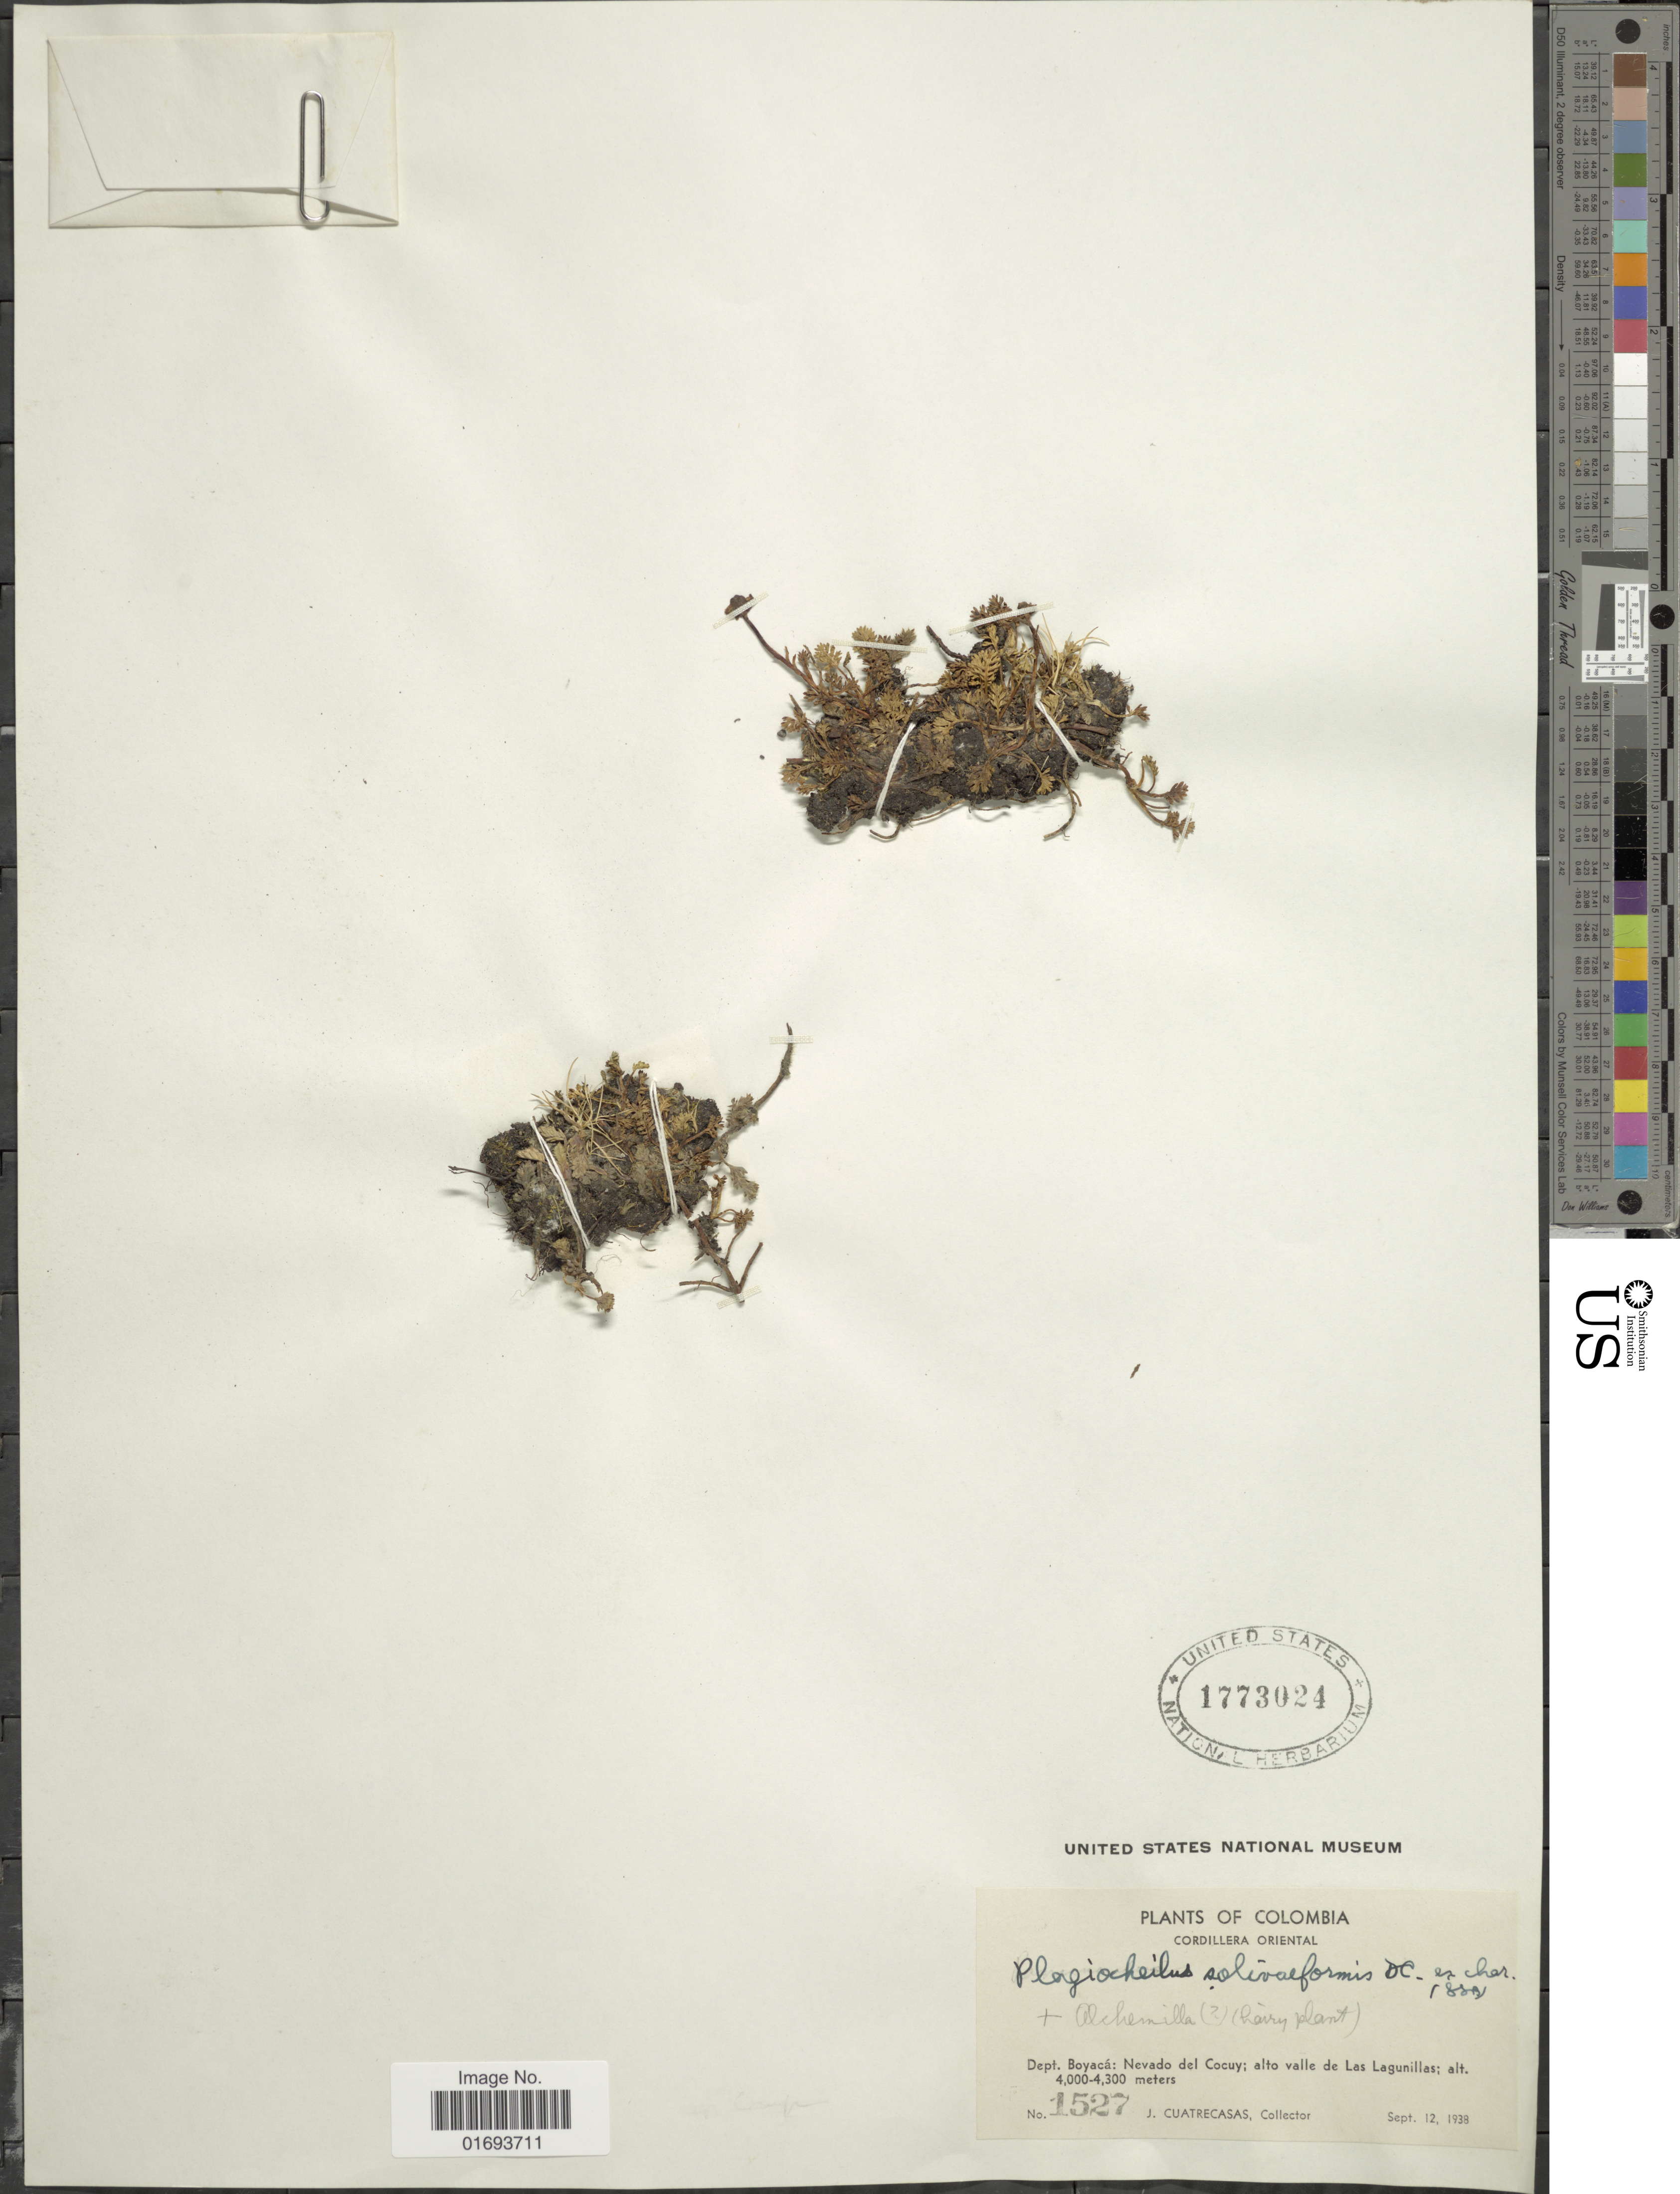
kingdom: Plantae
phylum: Tracheophyta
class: Magnoliopsida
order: Asterales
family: Asteraceae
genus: Plagiocheilus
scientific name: Plagiocheilus solivaeformis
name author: DC.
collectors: J. Cuatrecasas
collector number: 1527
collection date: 1938-09-12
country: Colombia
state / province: Boyacá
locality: Dept. Boyacá: Nevado del Cocuy; alto valle de Las Lagunillas. Cordillera Oriental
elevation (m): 4000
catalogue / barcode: US 1773024